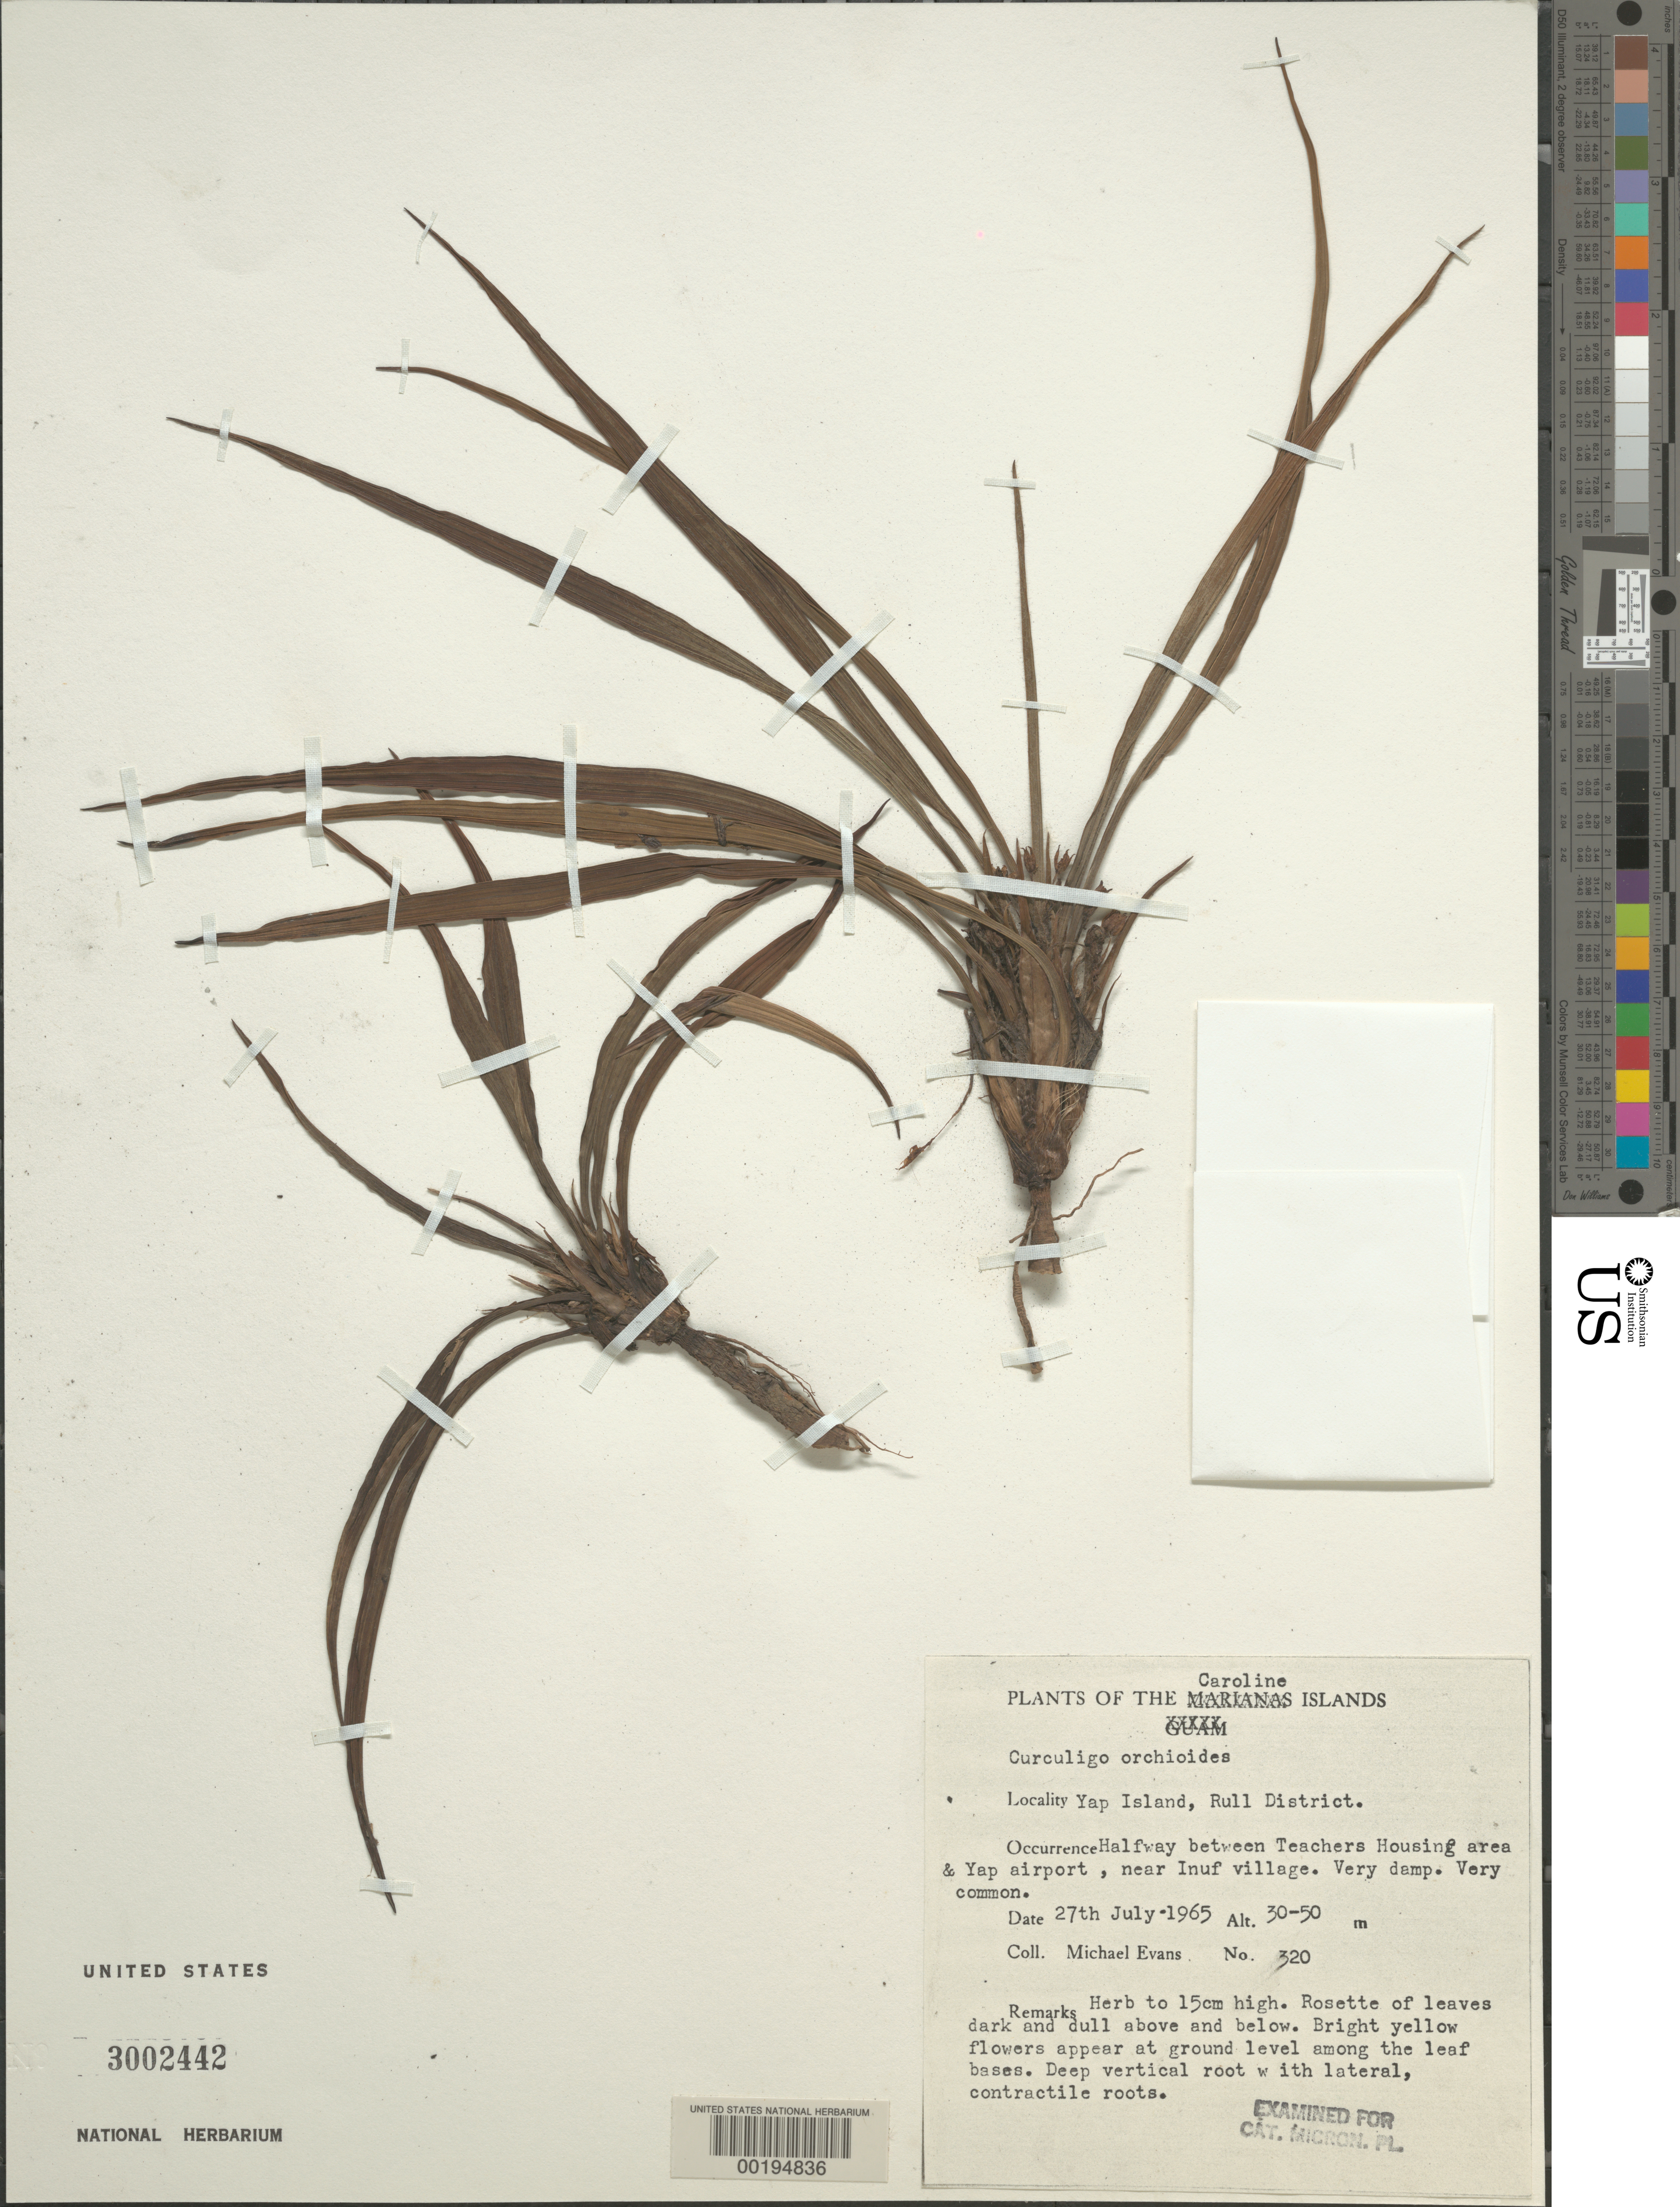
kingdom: Plantae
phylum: Tracheophyta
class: Liliopsida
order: Asparagales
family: Hypoxidaceae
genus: Curculigo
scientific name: Curculigo orchioides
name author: Gaertn.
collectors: M. Evans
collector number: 320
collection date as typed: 27 Jul 1965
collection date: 1965-07-27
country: Micronesia, Federated States of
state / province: Yap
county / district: Rull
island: Yap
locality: Half way between teachers housing area and Yap airport, near Inuf village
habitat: Very damp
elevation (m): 30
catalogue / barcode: US 3002442